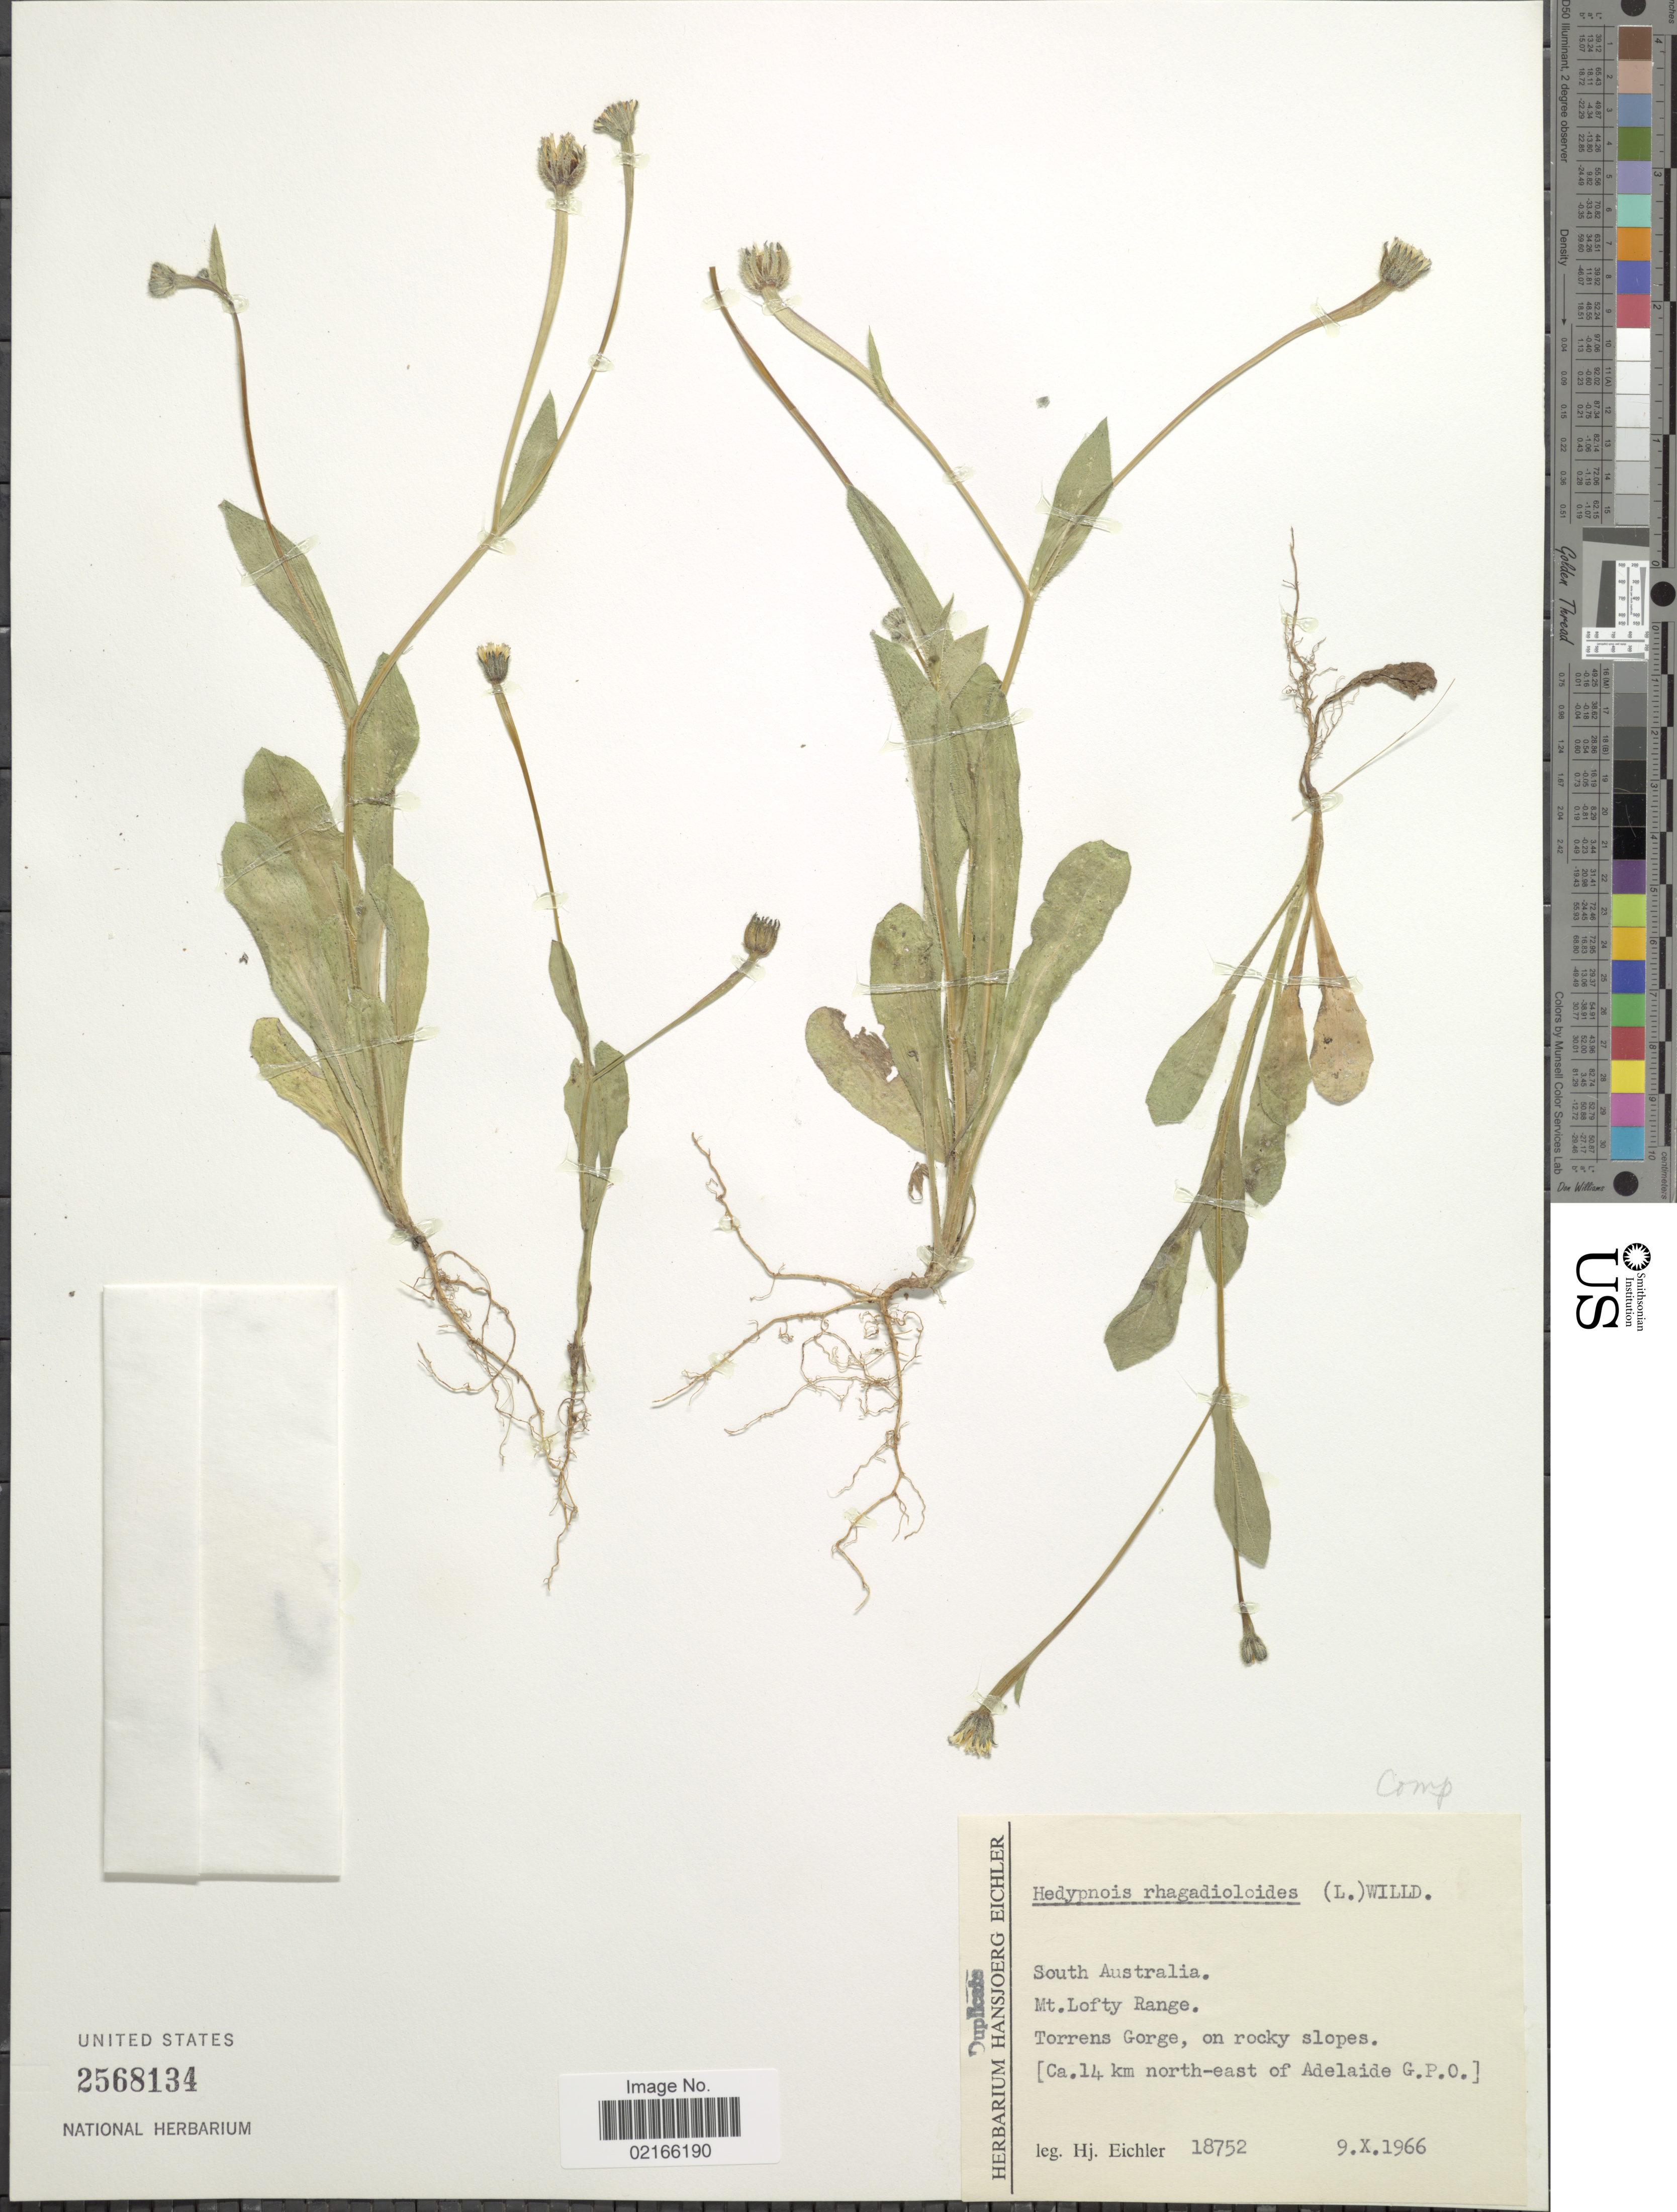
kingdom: Plantae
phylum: Tracheophyta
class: Magnoliopsida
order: Asterales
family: Asteraceae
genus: Hedypnois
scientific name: Hedypnois rhagadioloides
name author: (L.) F.W. Schmidt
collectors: H. Eichler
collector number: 18752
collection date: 1966-10-09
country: Australia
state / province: South Australia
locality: Mt. Lofty Range. Torrens Gorge [Ca. 14 km north-east of Adelaide G.P.O.]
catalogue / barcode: US 2568134